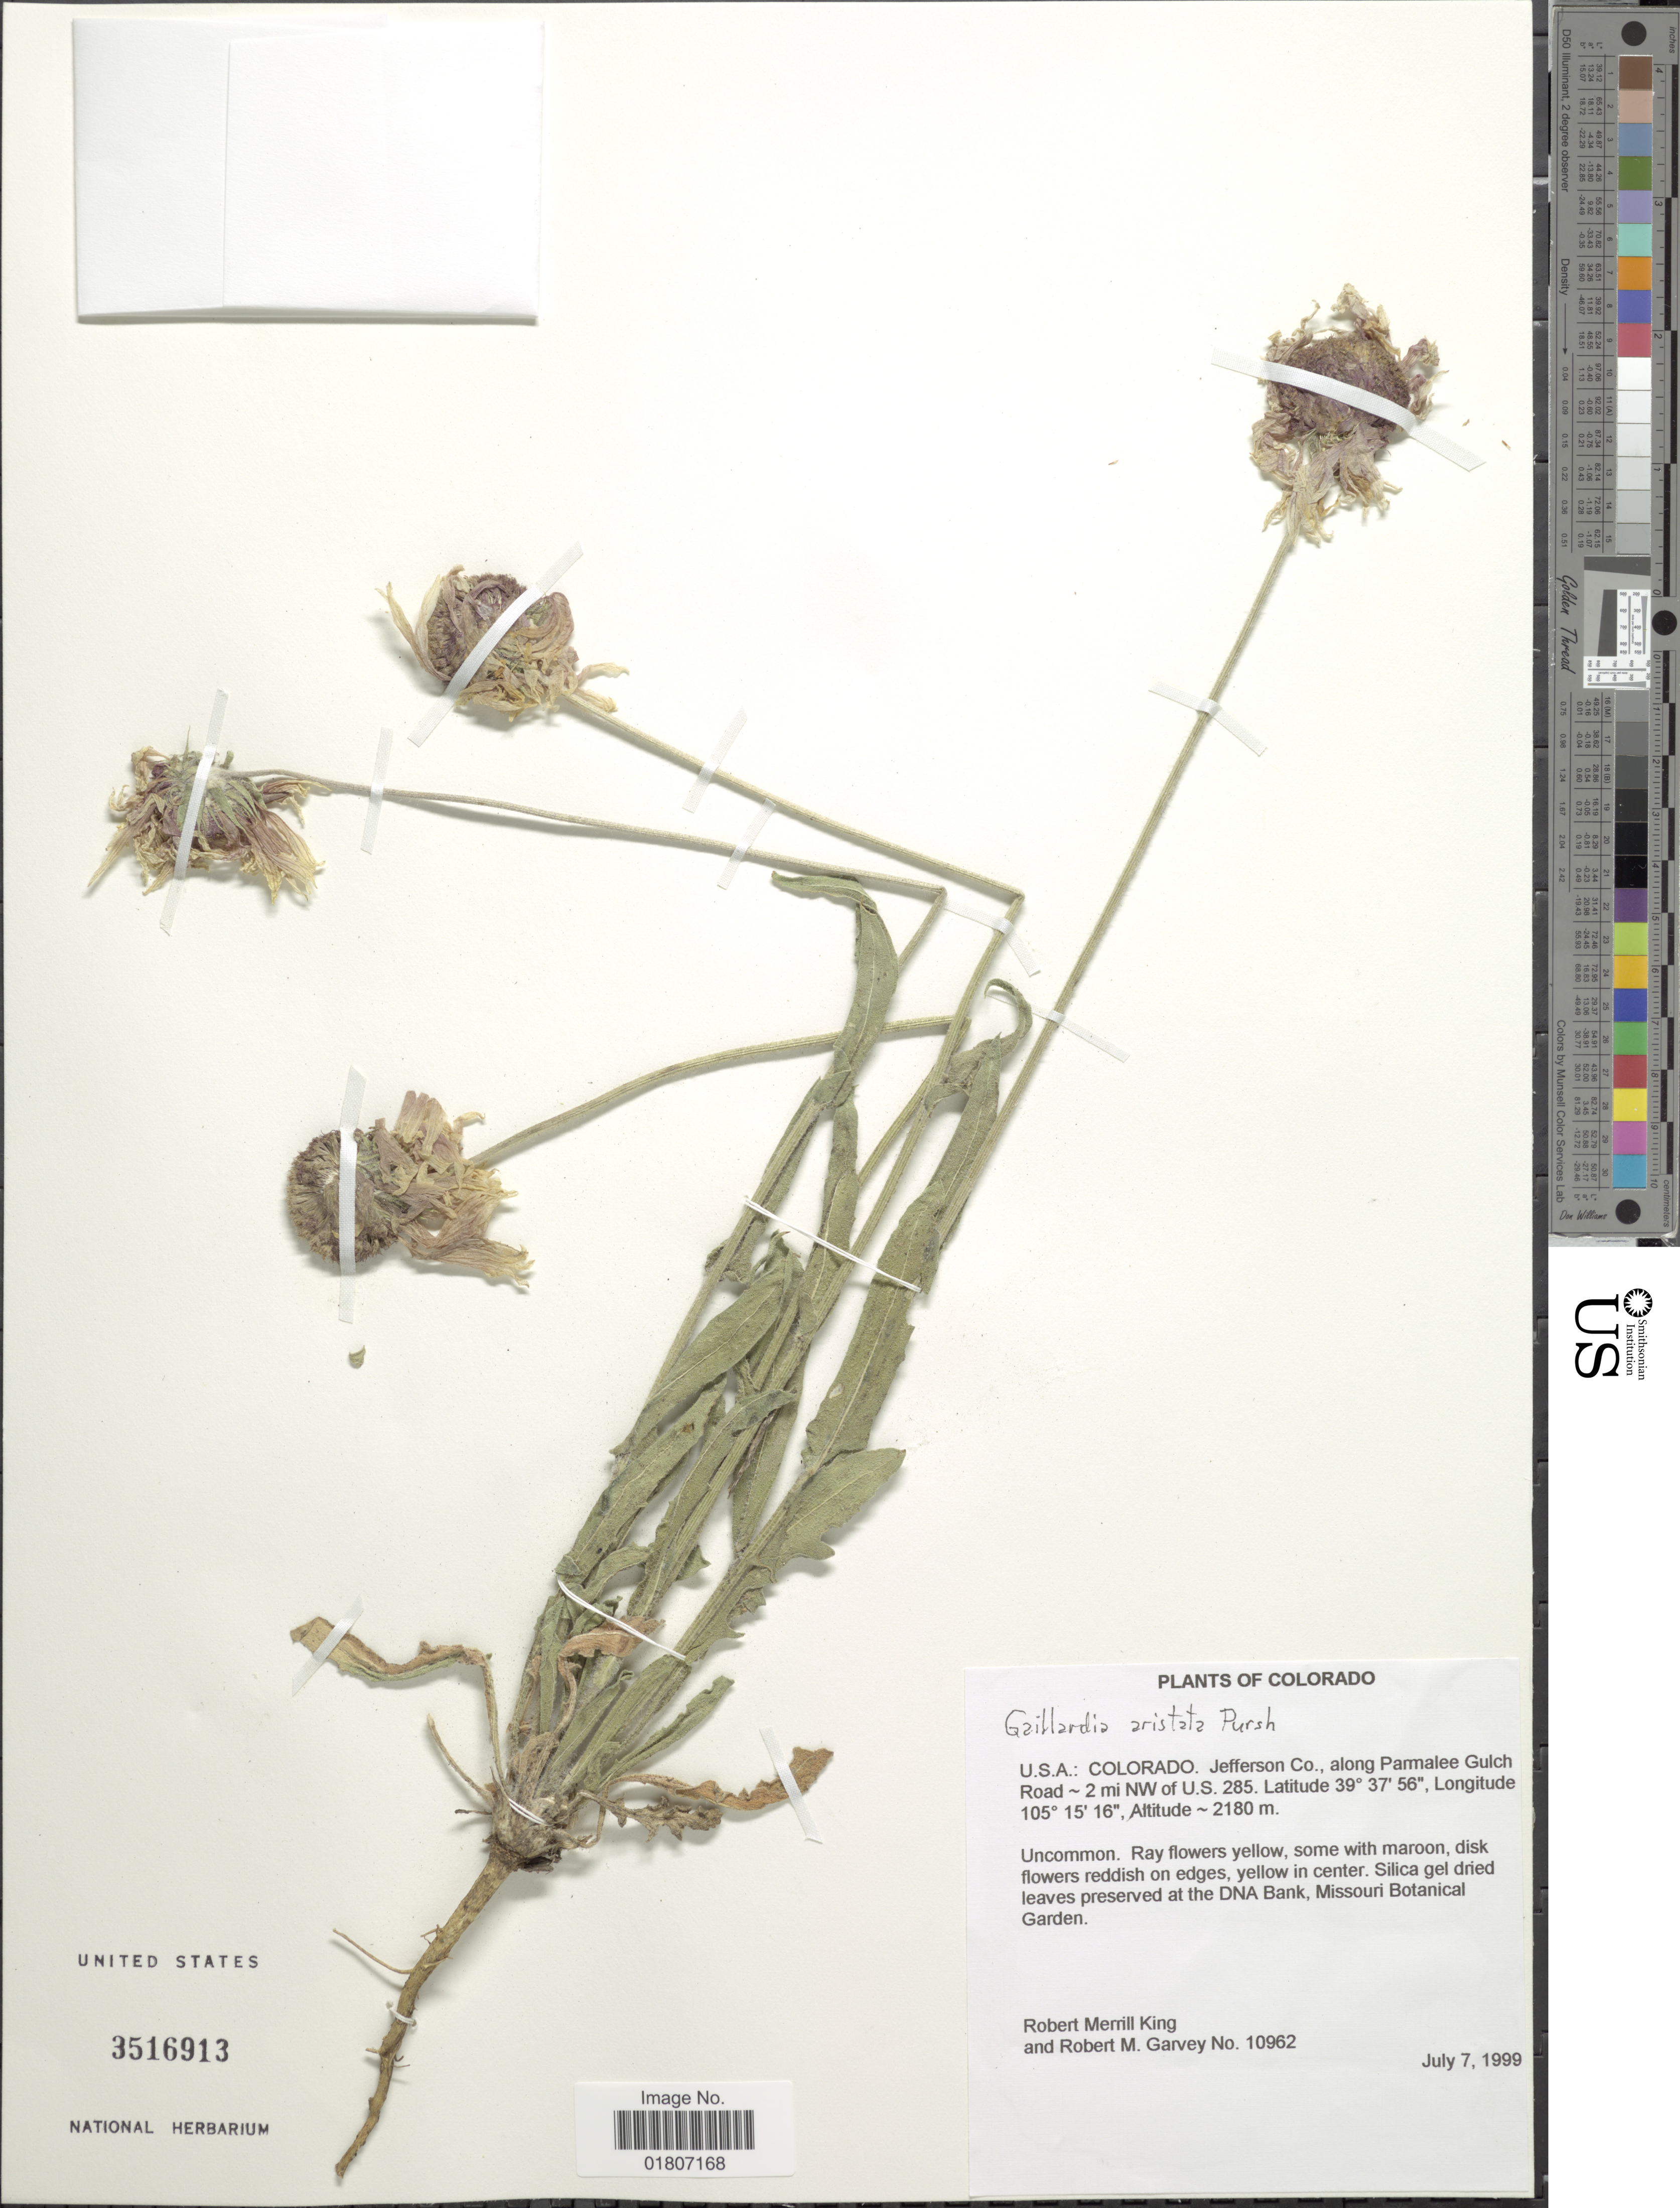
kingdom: Plantae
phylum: Tracheophyta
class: Magnoliopsida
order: Asterales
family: Asteraceae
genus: Gaillardia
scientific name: Gaillardia aristata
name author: Pursh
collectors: R. M. King & R. Garvey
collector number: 10962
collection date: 1999-07-07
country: United States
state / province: Colorado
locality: Jefferson Co., along Parmalee Gulch Road 2 mi NW of U.S. 285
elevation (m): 2180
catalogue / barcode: US 3516913